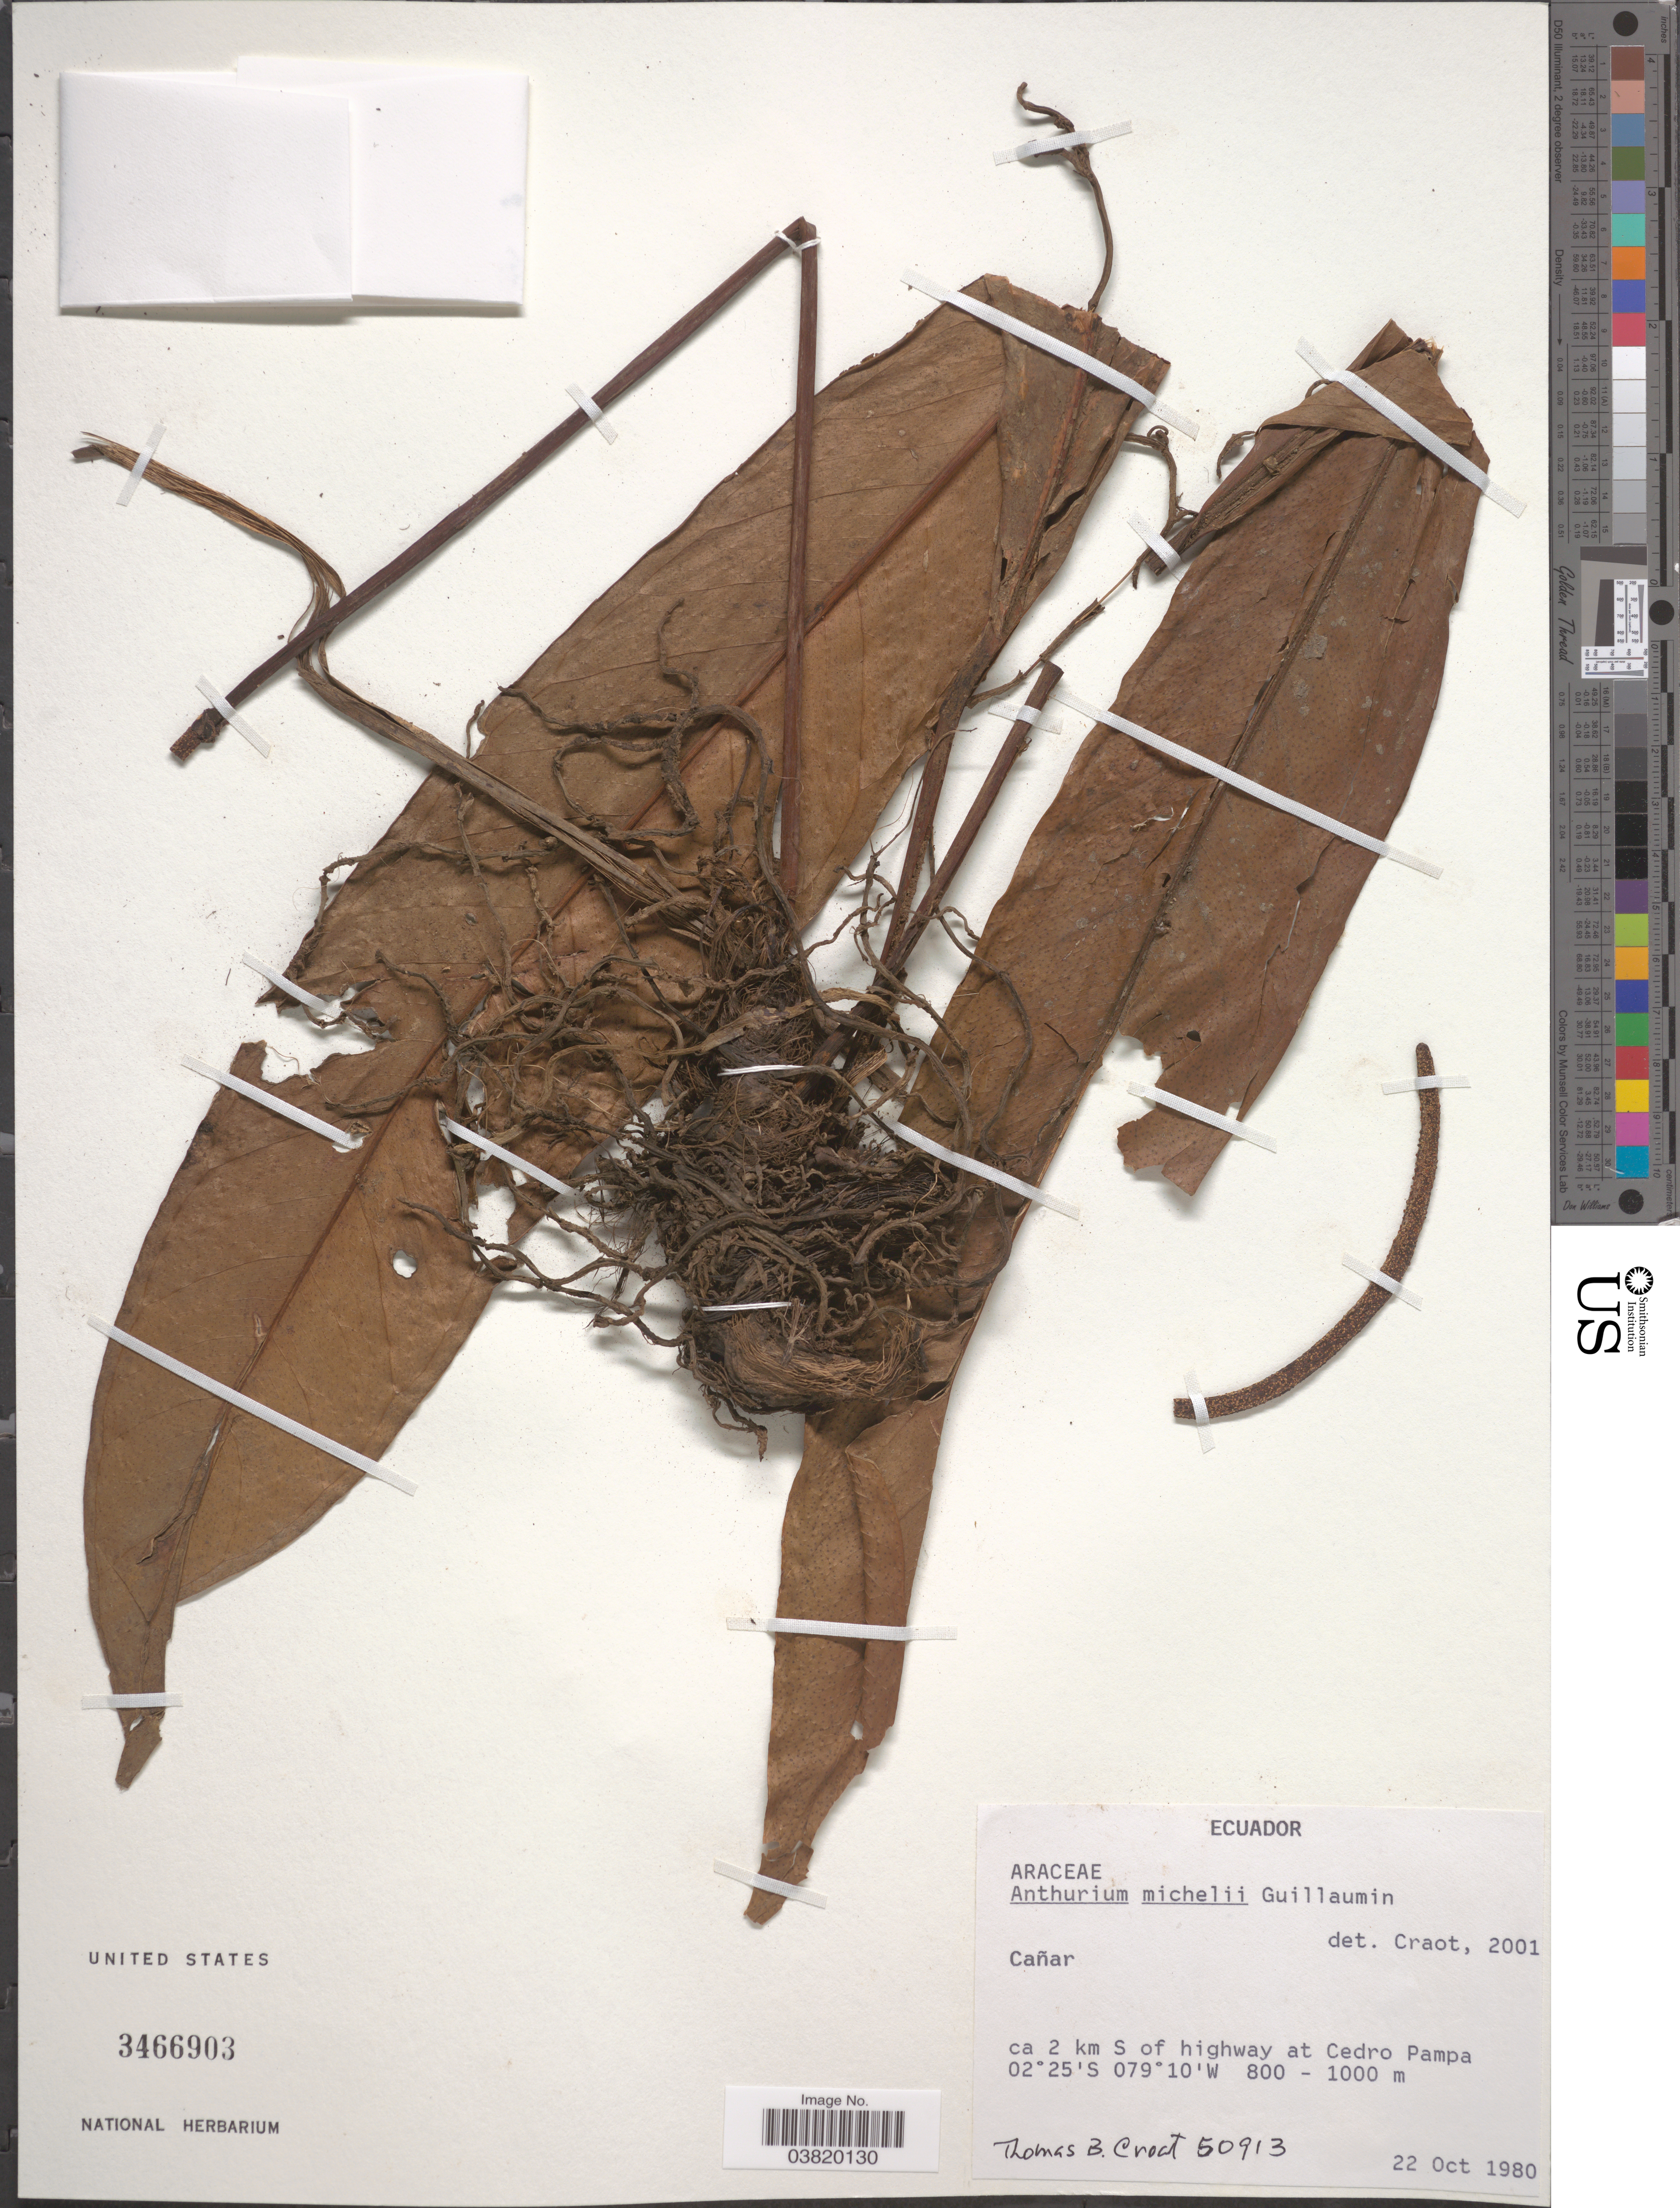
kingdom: Plantae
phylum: Tracheophyta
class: Liliopsida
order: Alismatales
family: Araceae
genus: Anthurium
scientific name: Anthurium michelii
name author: Guillaumin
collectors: T. B. Croat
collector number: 50913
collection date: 1980-10-22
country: Ecuador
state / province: Cañar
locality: Ca 2 km S of highway at Cedro Pampa.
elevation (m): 800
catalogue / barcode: US 3466903